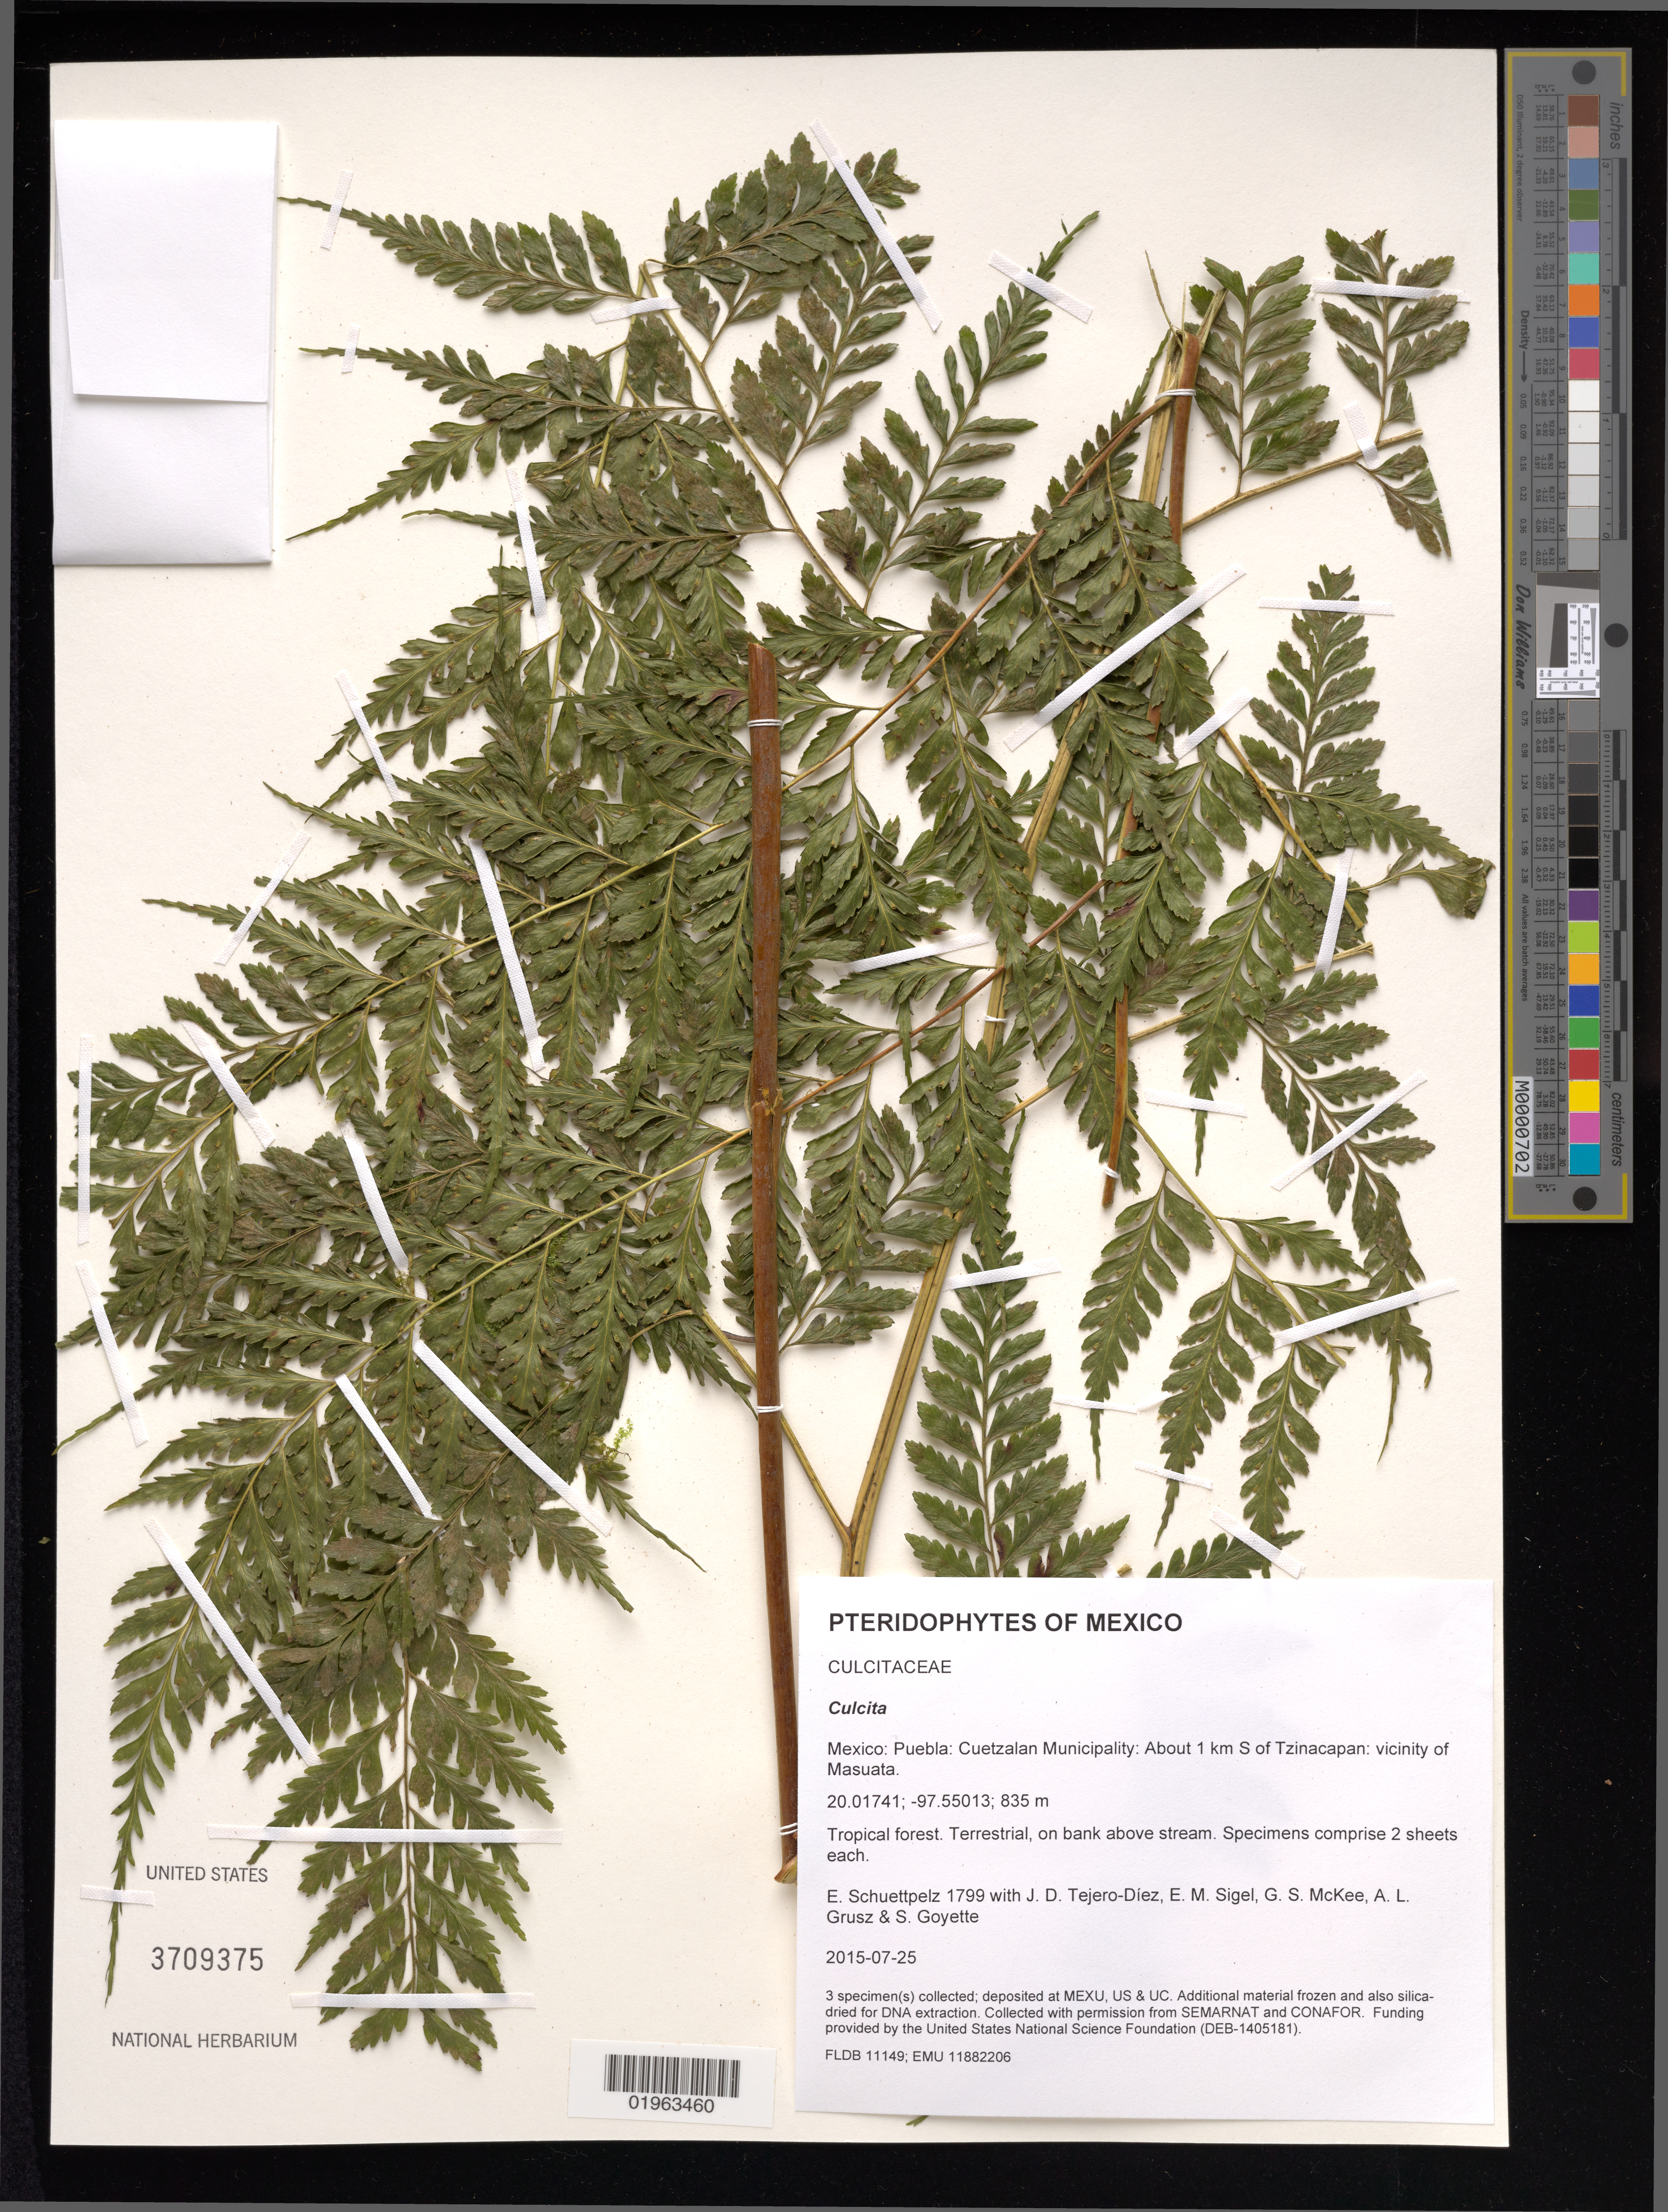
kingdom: Plantae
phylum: Tracheophyta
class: Polypodiopsida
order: Cyatheales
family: Culcitaceae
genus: Culcita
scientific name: Culcita sp.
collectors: E. Schuettpelz, D. Tejero-Díez, E. M. Sigel, G. S. McKee & A. Grusz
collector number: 1799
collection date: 2015-07-25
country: Mexico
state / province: Puebla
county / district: Cuetzalan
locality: About 1 km S of Tzinacapan: vicinity of Masuata.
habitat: Tropical forest.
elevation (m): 835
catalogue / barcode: US 3709375